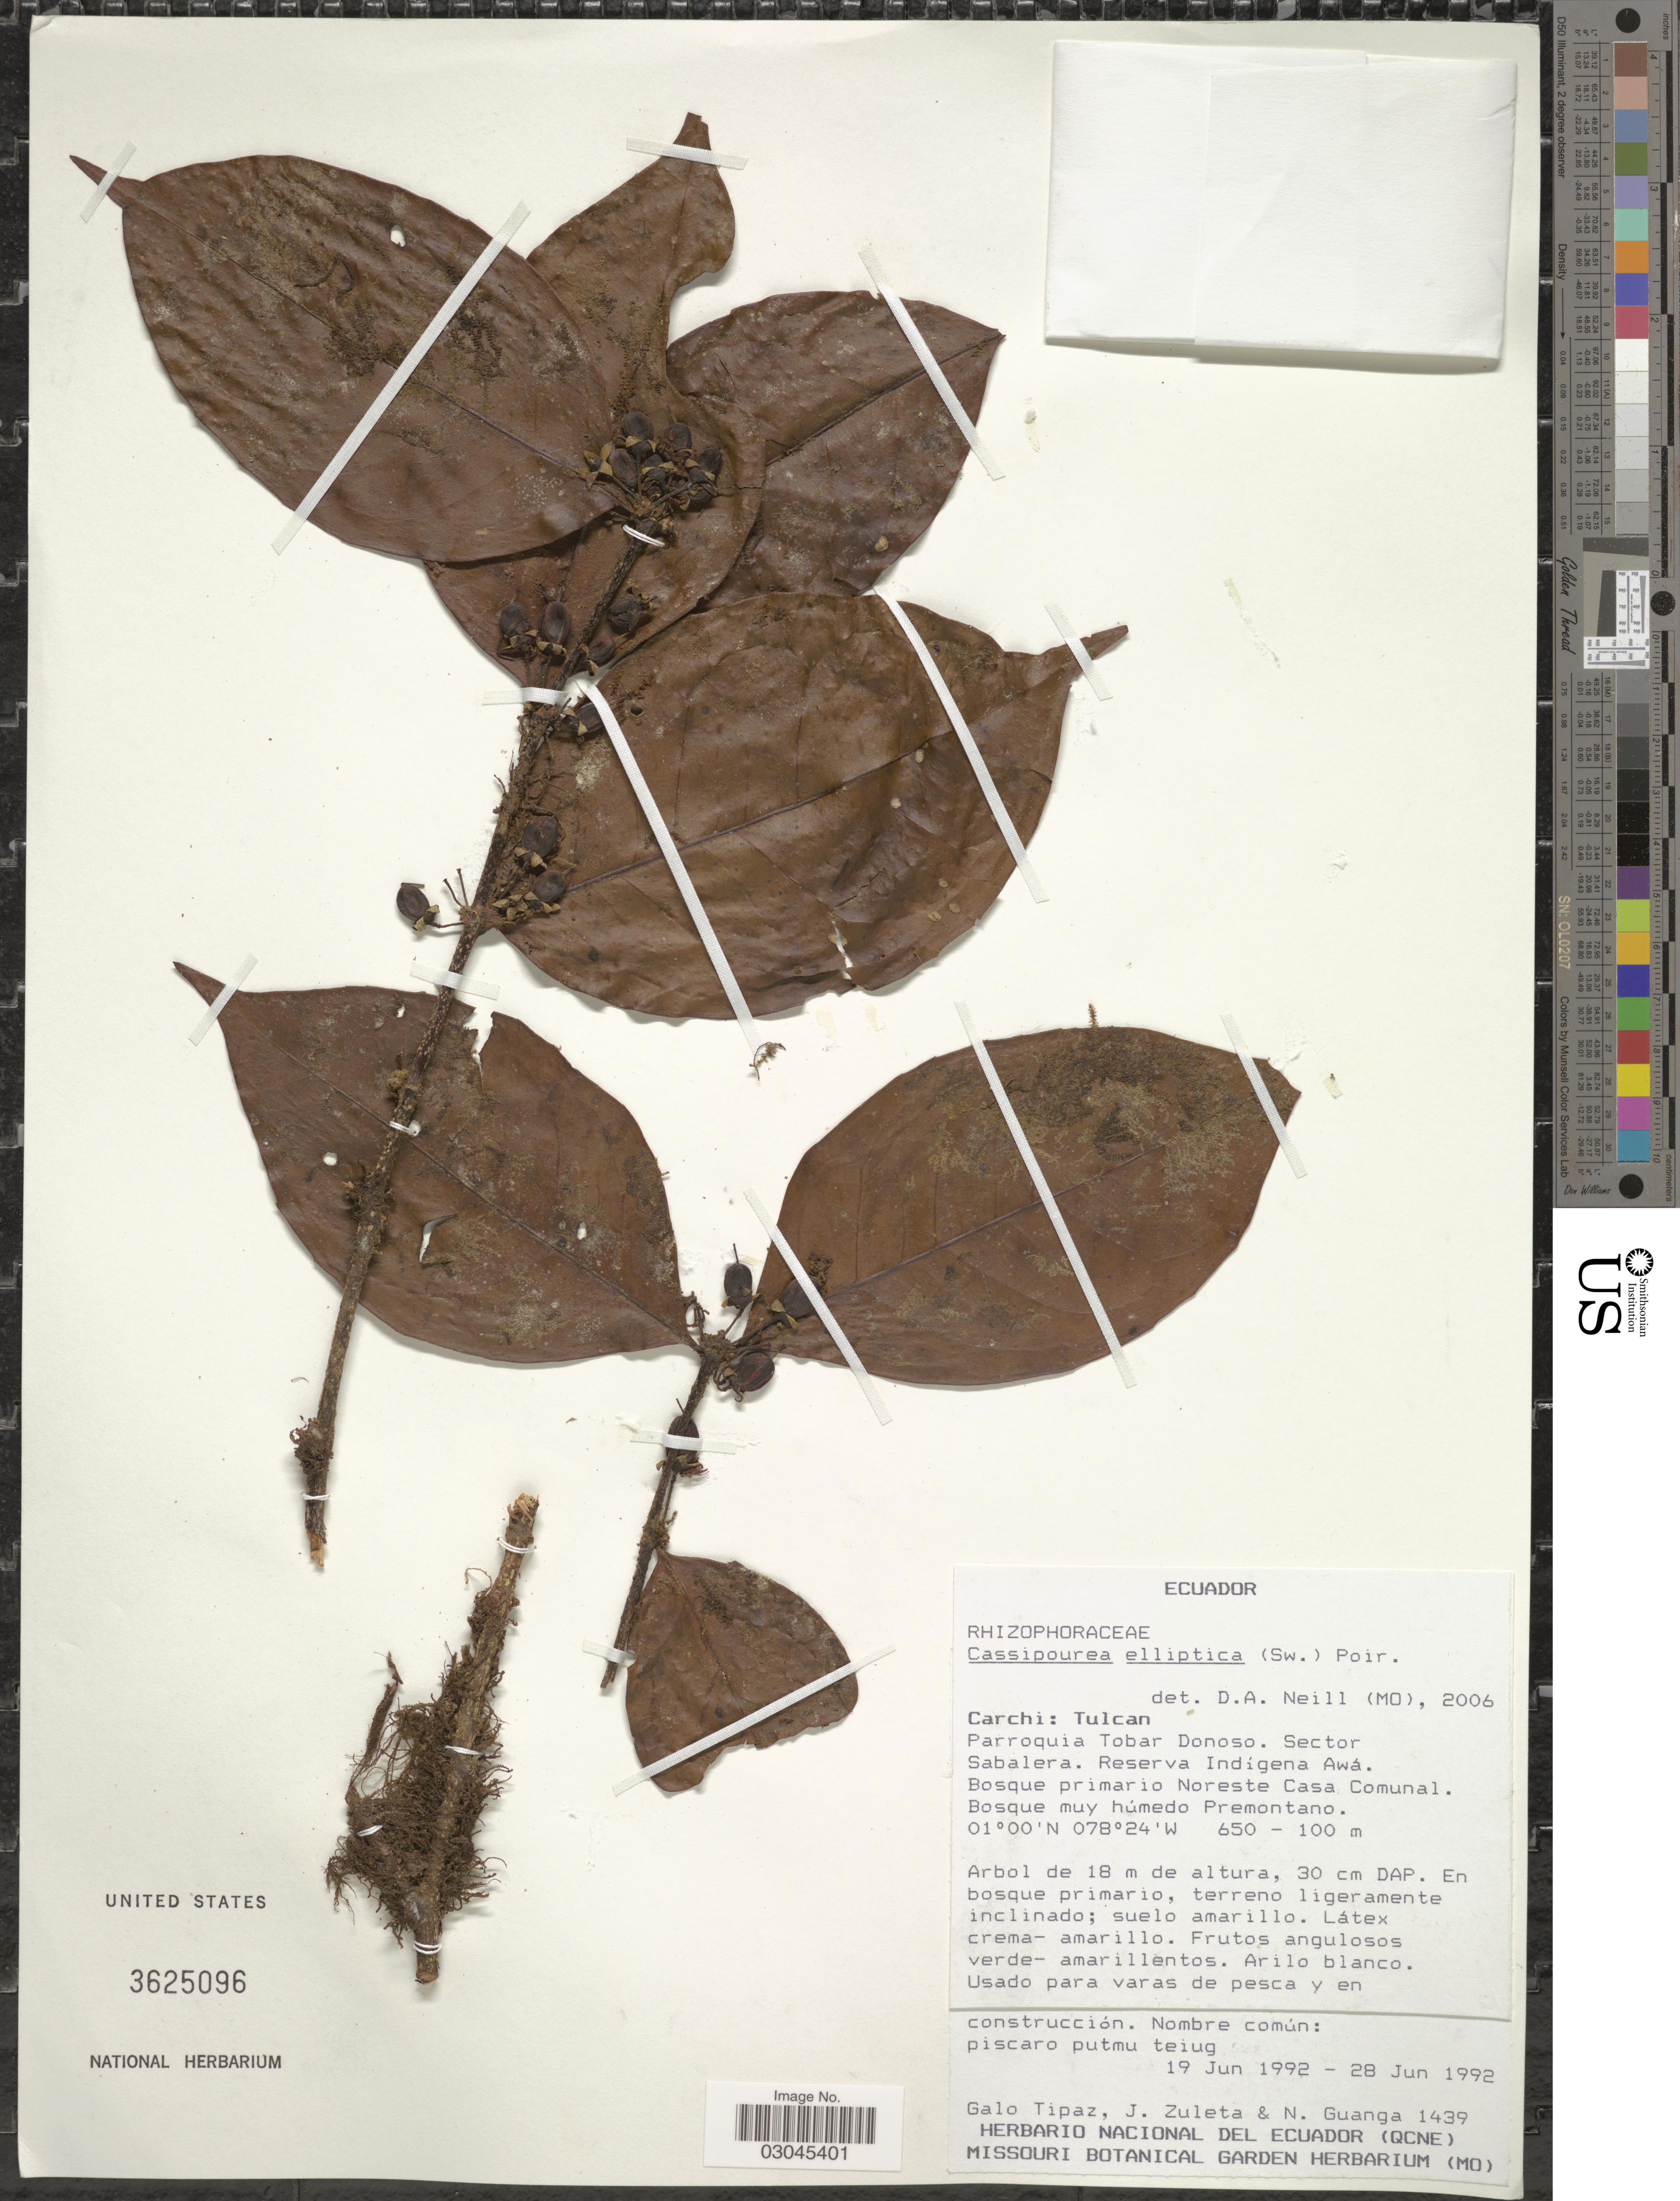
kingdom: Plantae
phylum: Tracheophyta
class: Magnoliopsida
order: Malpighiales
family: Rhizophoraceae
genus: Cassipourea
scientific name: Cassipourea elliptica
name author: (Sw.) Poir.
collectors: G. Tipaz, J. Zuleta & N. Guanga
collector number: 1439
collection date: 1992-06-19/1992-06-28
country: Ecuador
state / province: Carchi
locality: Carchi: Tulcan. Parroquia Tobar Donoso. Sector Sabalera, Reserva Indígena Awá. Bosque primario Noreste Casa Comunal.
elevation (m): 100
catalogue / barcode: US 3625096